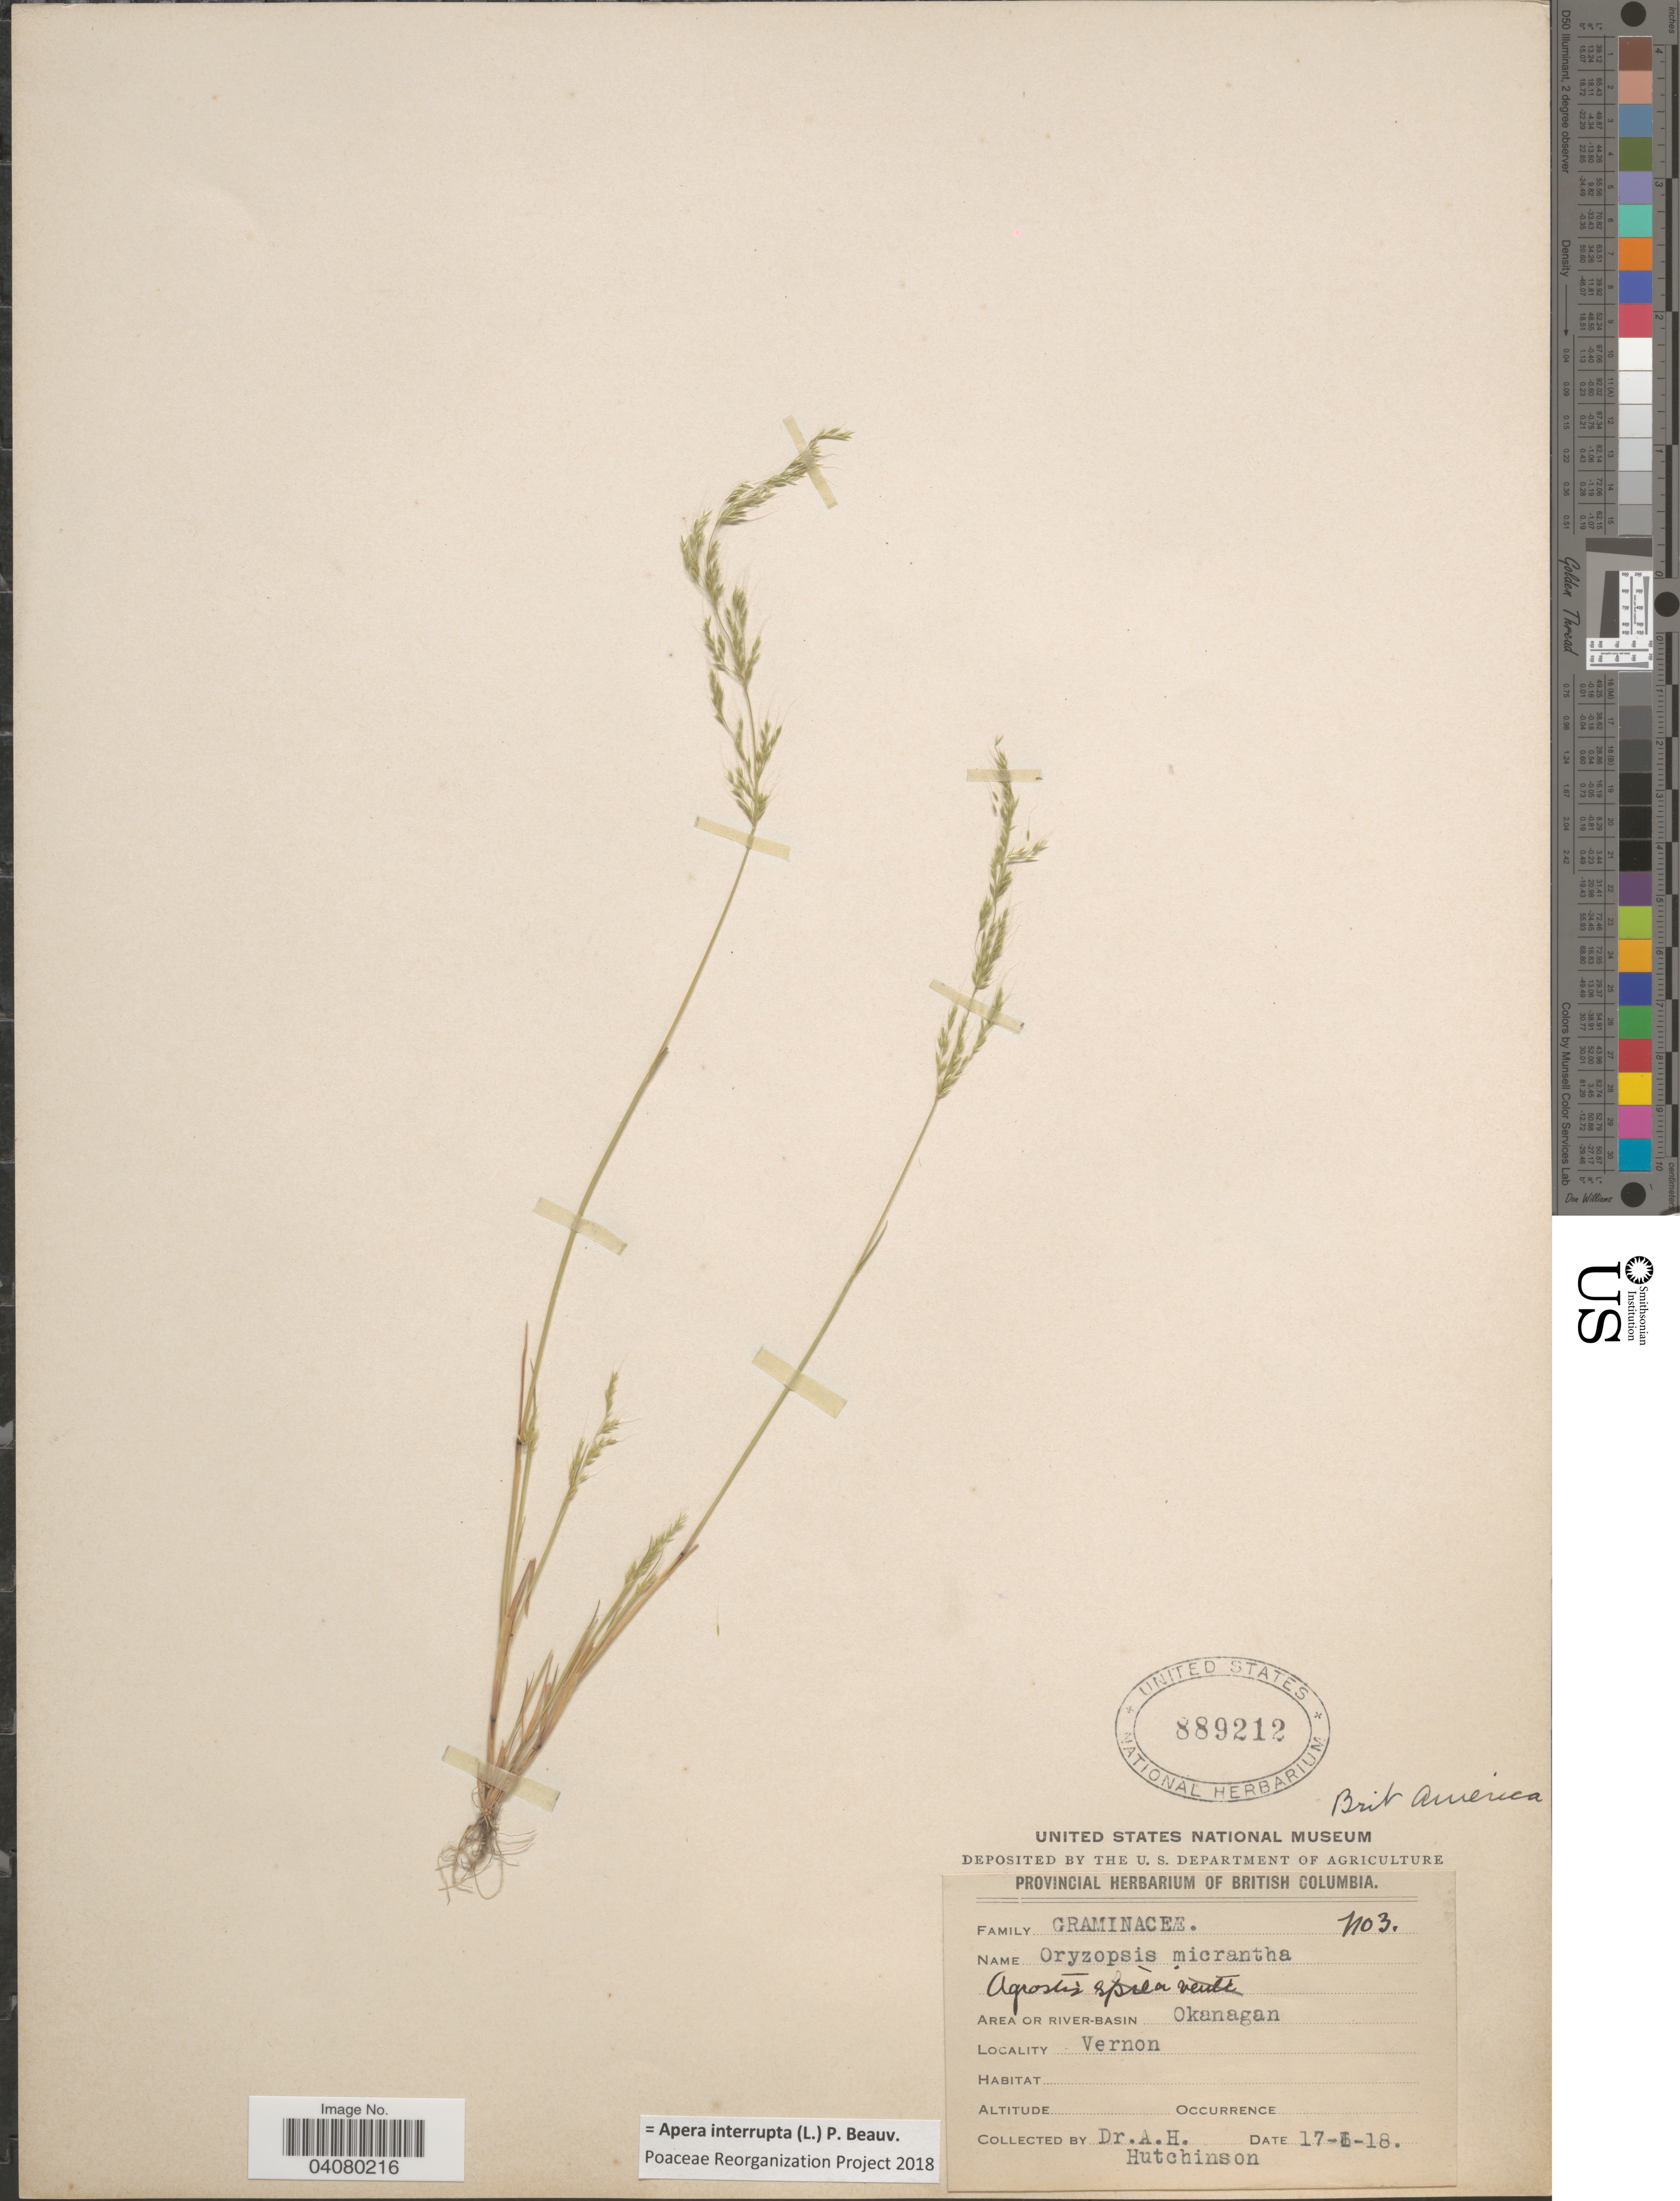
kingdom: Plantae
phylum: Tracheophyta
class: Liliopsida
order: Poales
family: Poaceae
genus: Apera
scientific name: Apera interrupta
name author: (L.) P. Beauv.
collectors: A. Hutchinson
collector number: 3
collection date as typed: Transcribed d/m/y: 17/1/18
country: Canada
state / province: British Columbia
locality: Area or River-Basin Okanagan. Vernon.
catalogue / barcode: US 889212